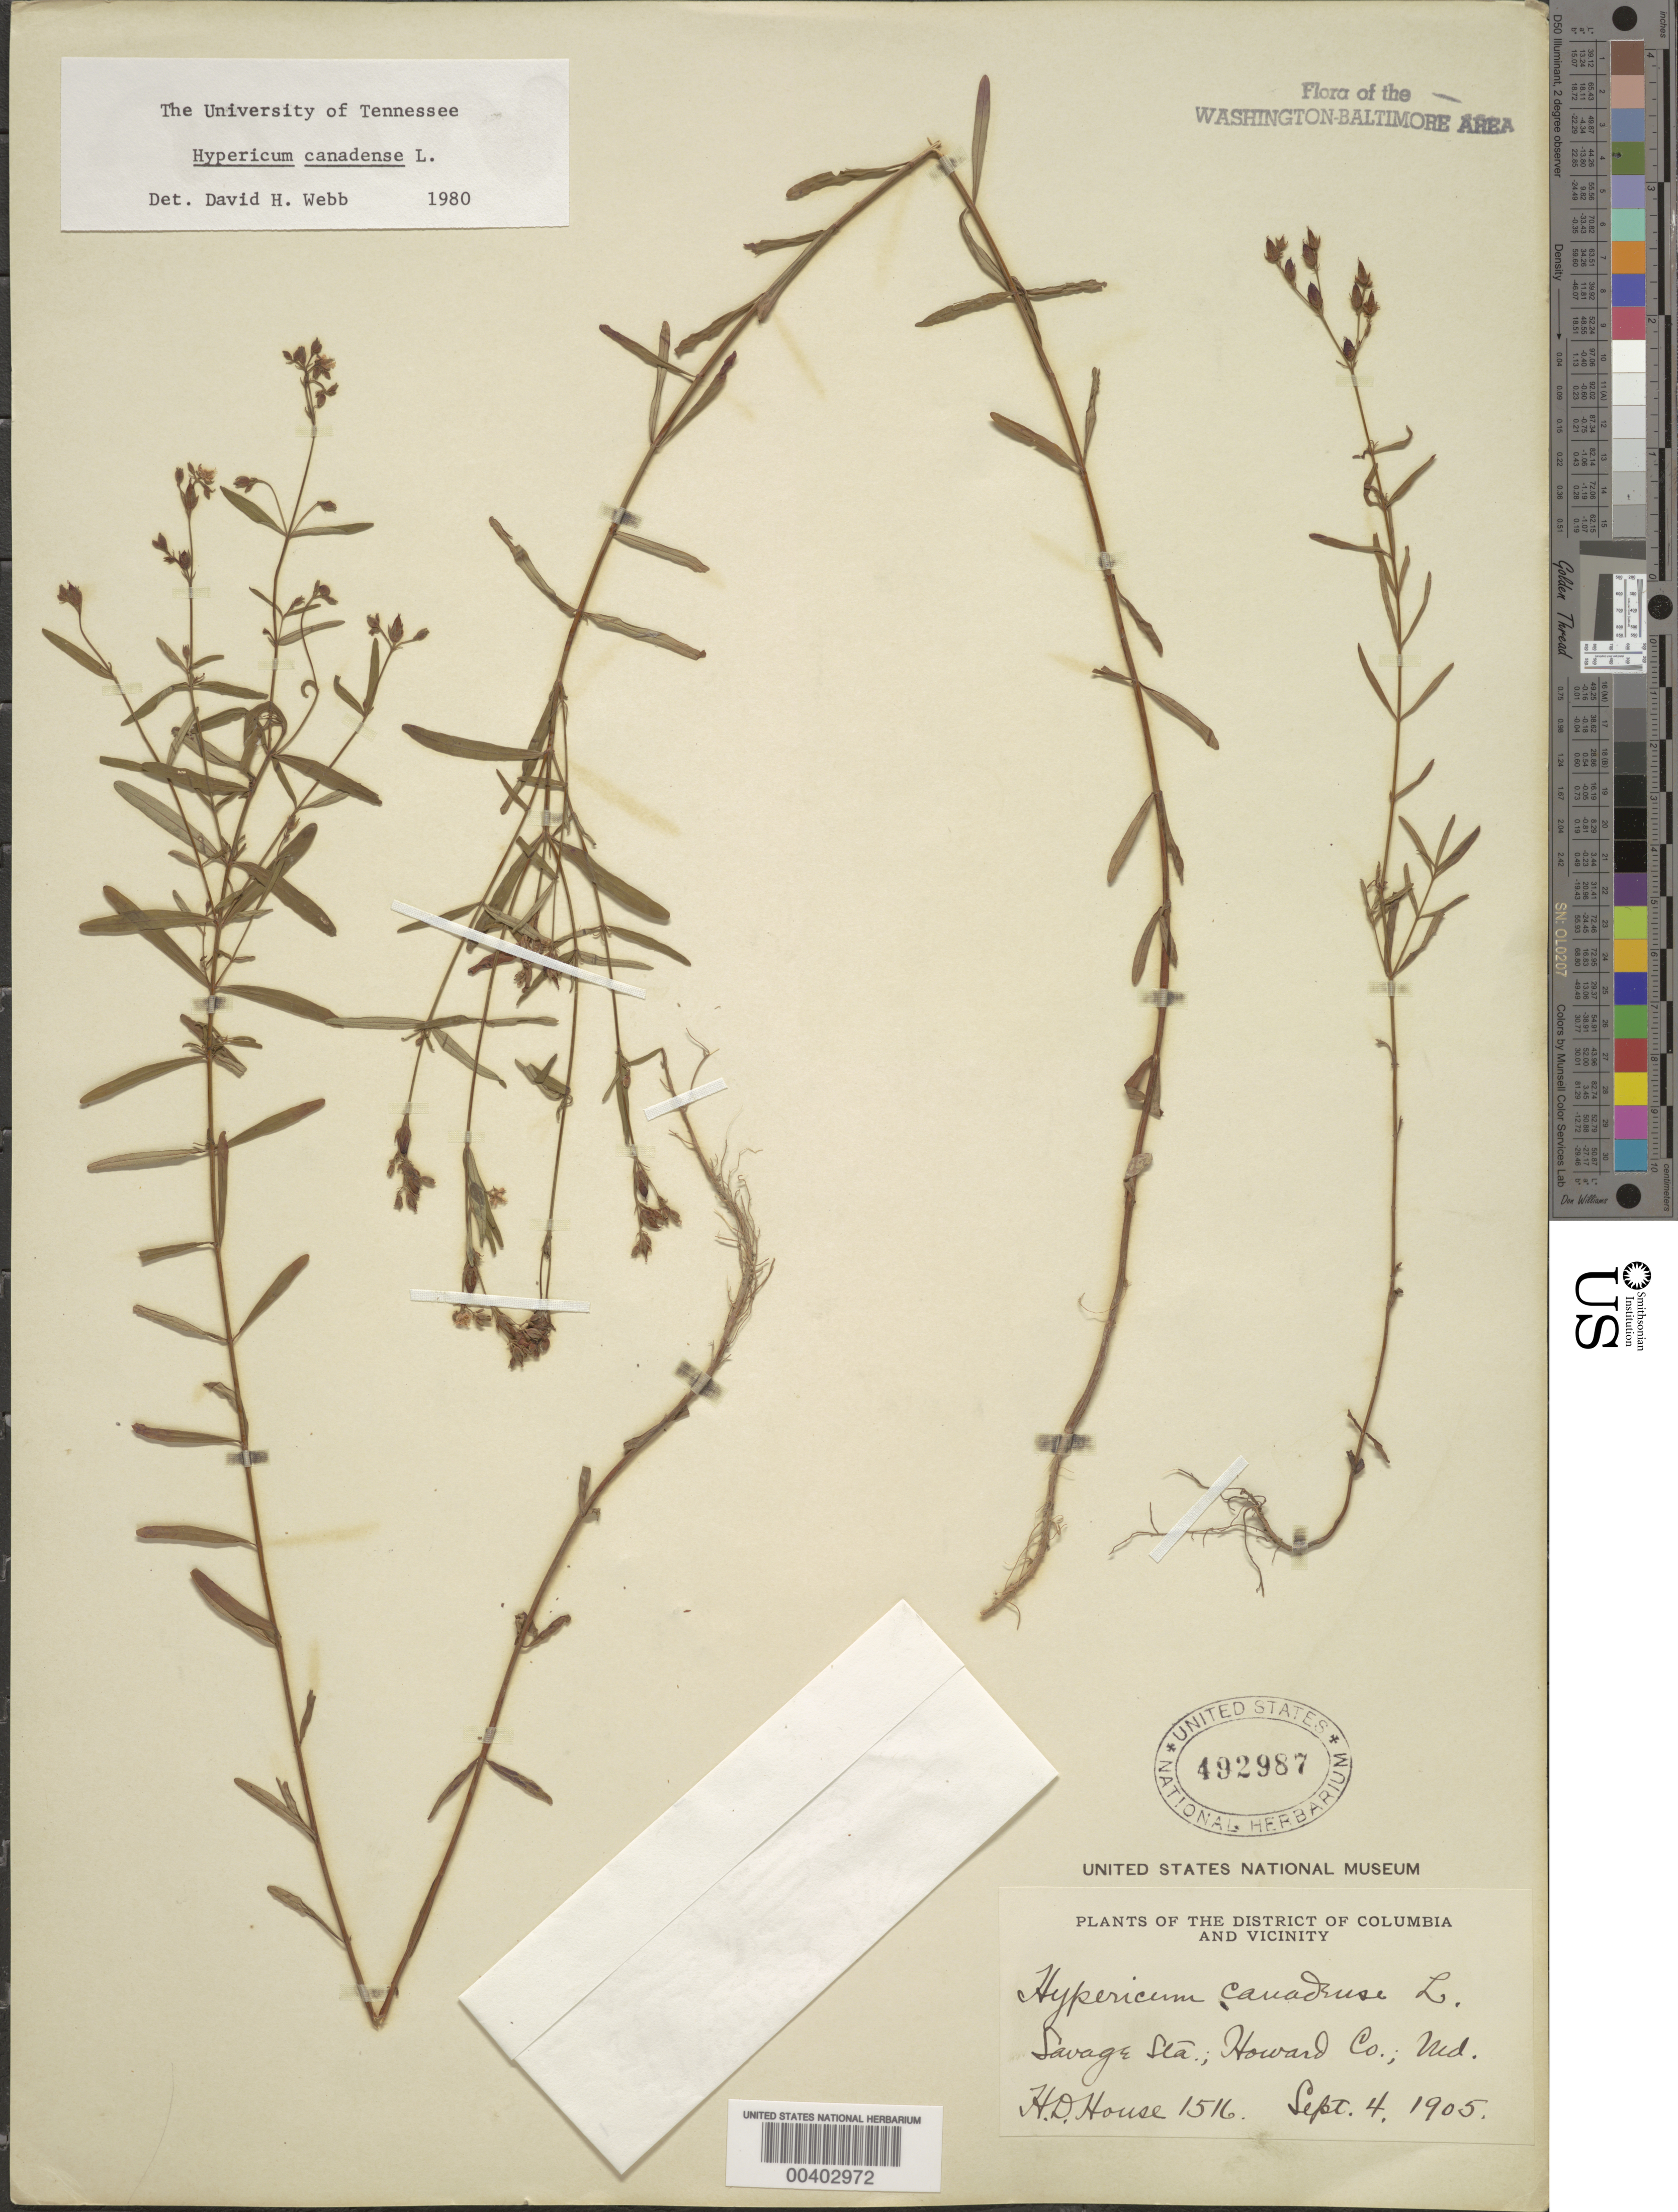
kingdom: Plantae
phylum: Tracheophyta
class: Magnoliopsida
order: Malpighiales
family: Hypericaceae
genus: Hypericum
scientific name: Hypericum canadense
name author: L.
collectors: H. D. House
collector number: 1516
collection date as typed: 04 Sep 1905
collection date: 1905-09-04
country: United States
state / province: Maryland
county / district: Howard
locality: Savage Station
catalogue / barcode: US 492987